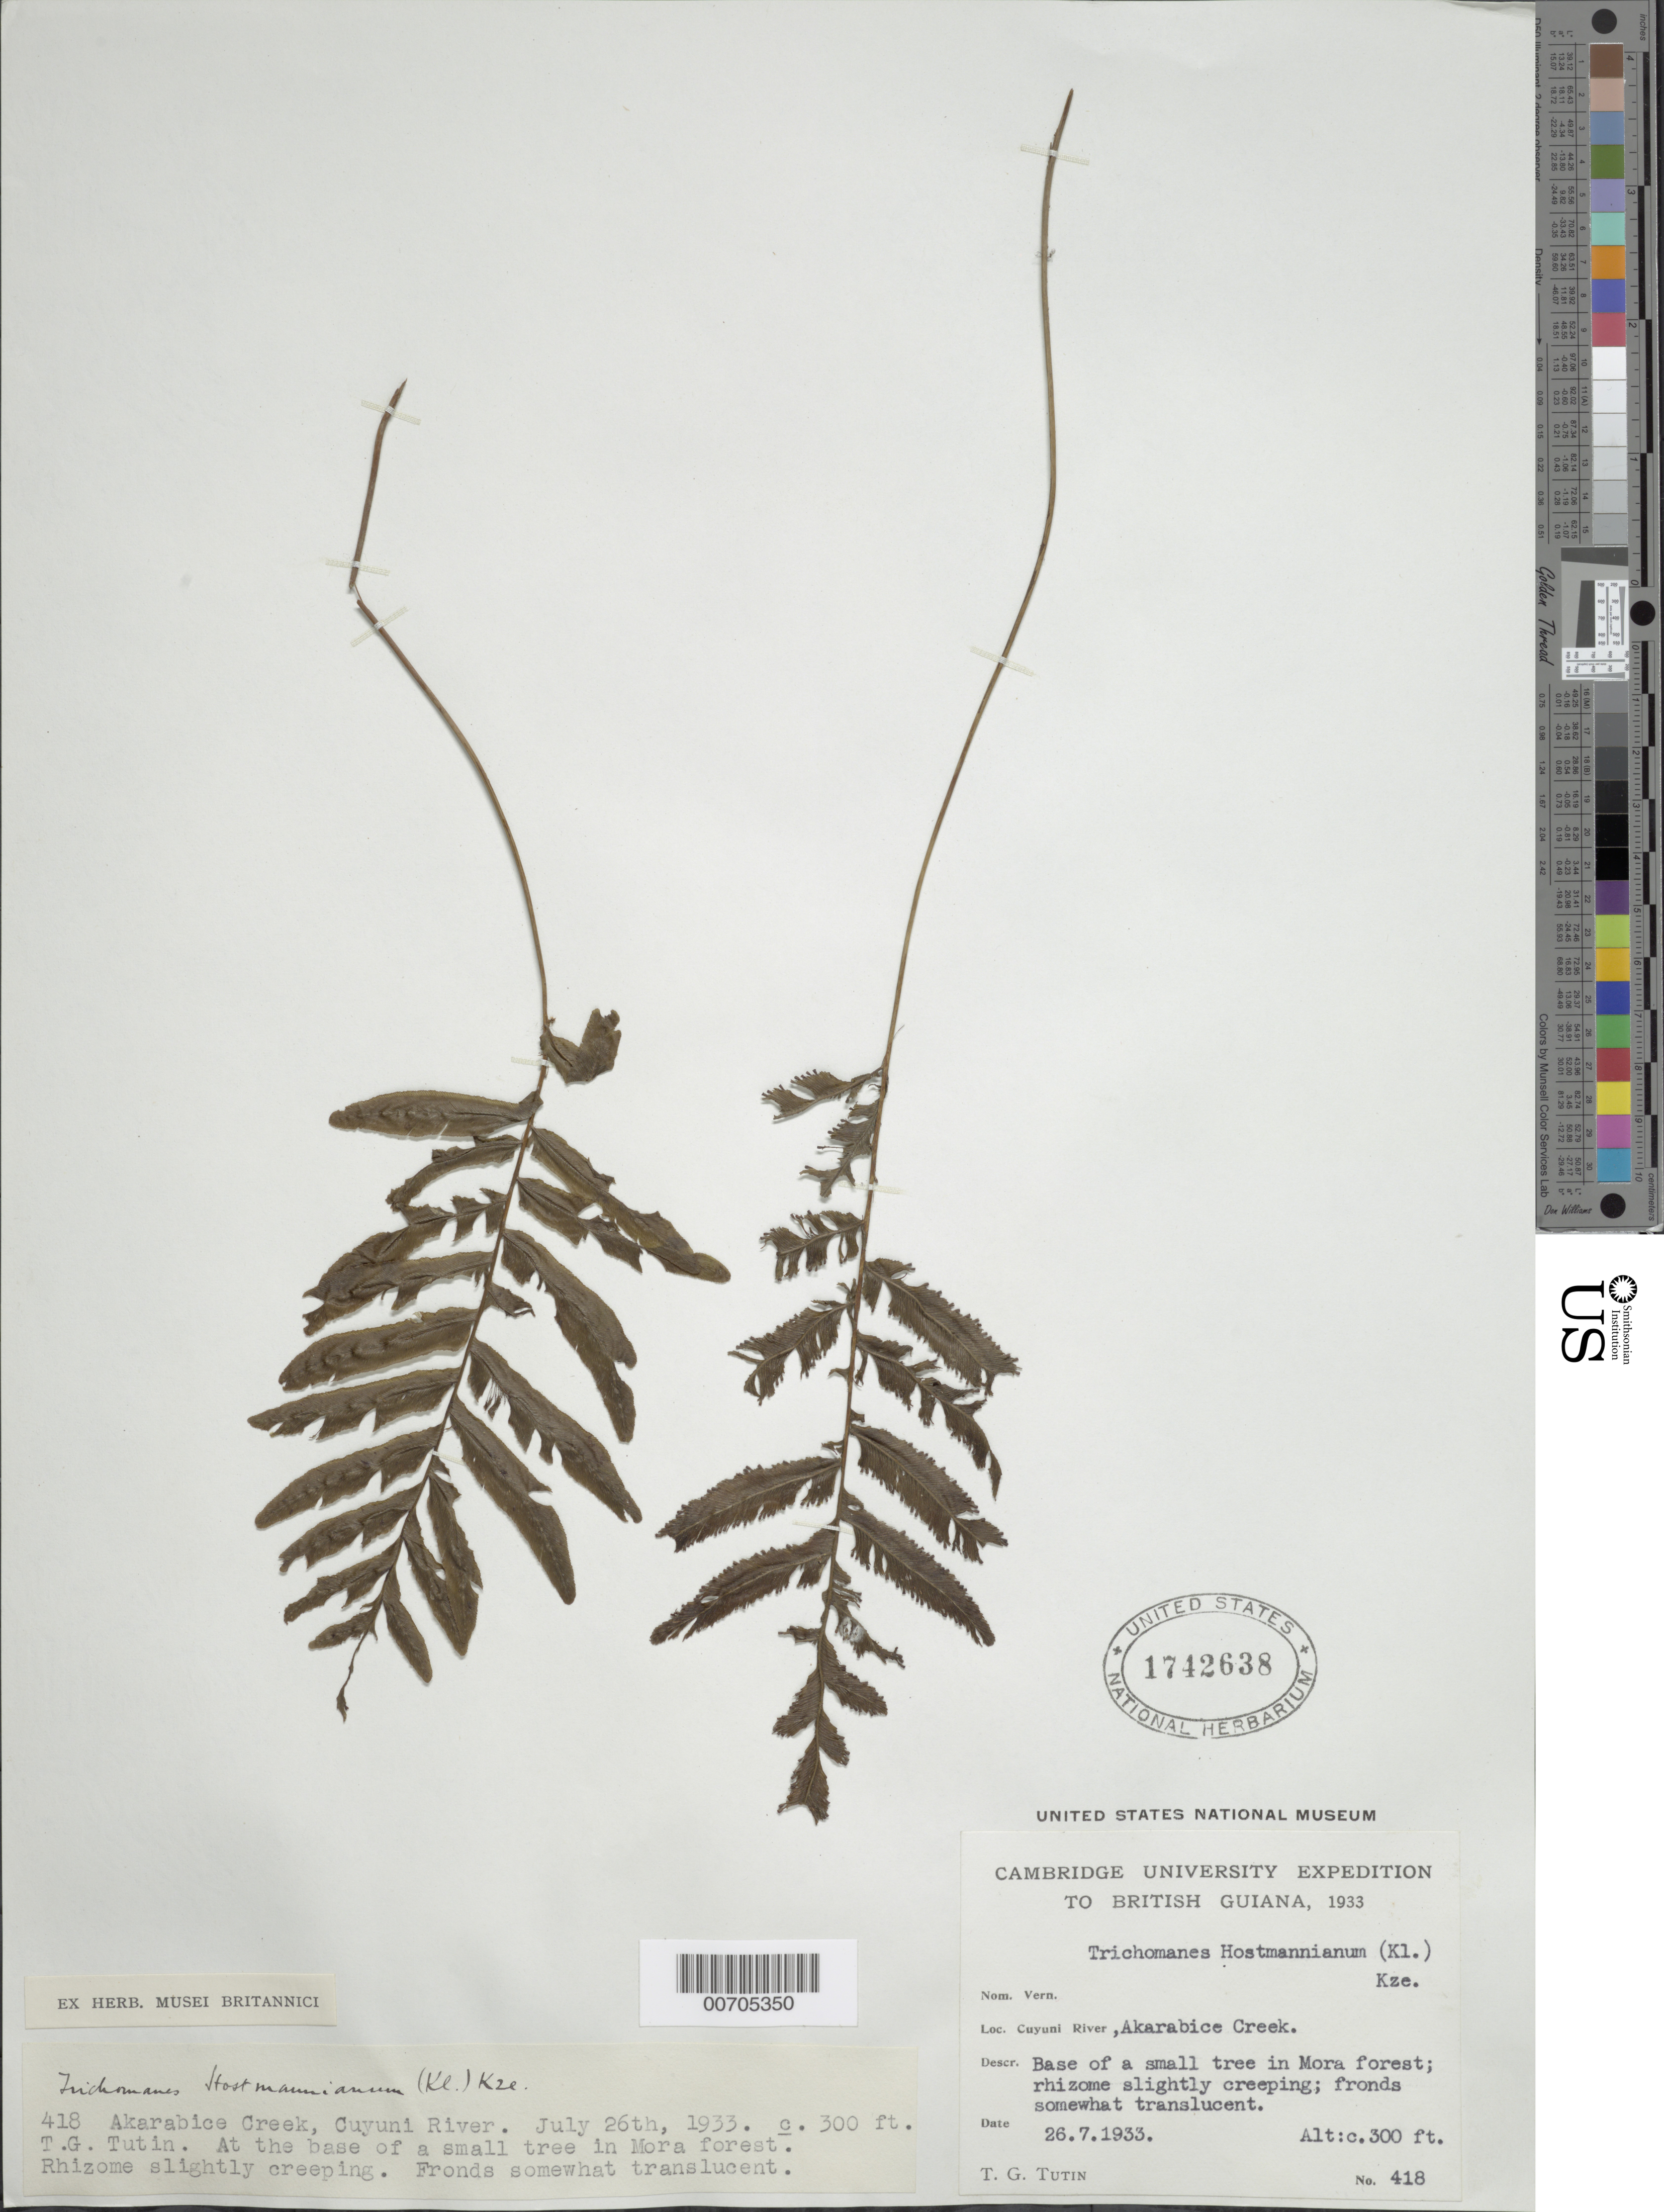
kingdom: Plantae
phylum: Tracheophyta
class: Polypodiopsida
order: Hymenophyllales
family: Hymenophyllaceae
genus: Trichomanes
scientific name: Trichomanes hostmannianum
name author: (Klotzsch) Kunze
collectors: T. G. Tutin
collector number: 418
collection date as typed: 26-Jul-33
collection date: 1933-07-26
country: Guyana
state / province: Cuyuni-Mazaruni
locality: Akarabice Creek, Cuyuni R.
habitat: Base of small tree, Mora forest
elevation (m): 91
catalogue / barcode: US 1742638